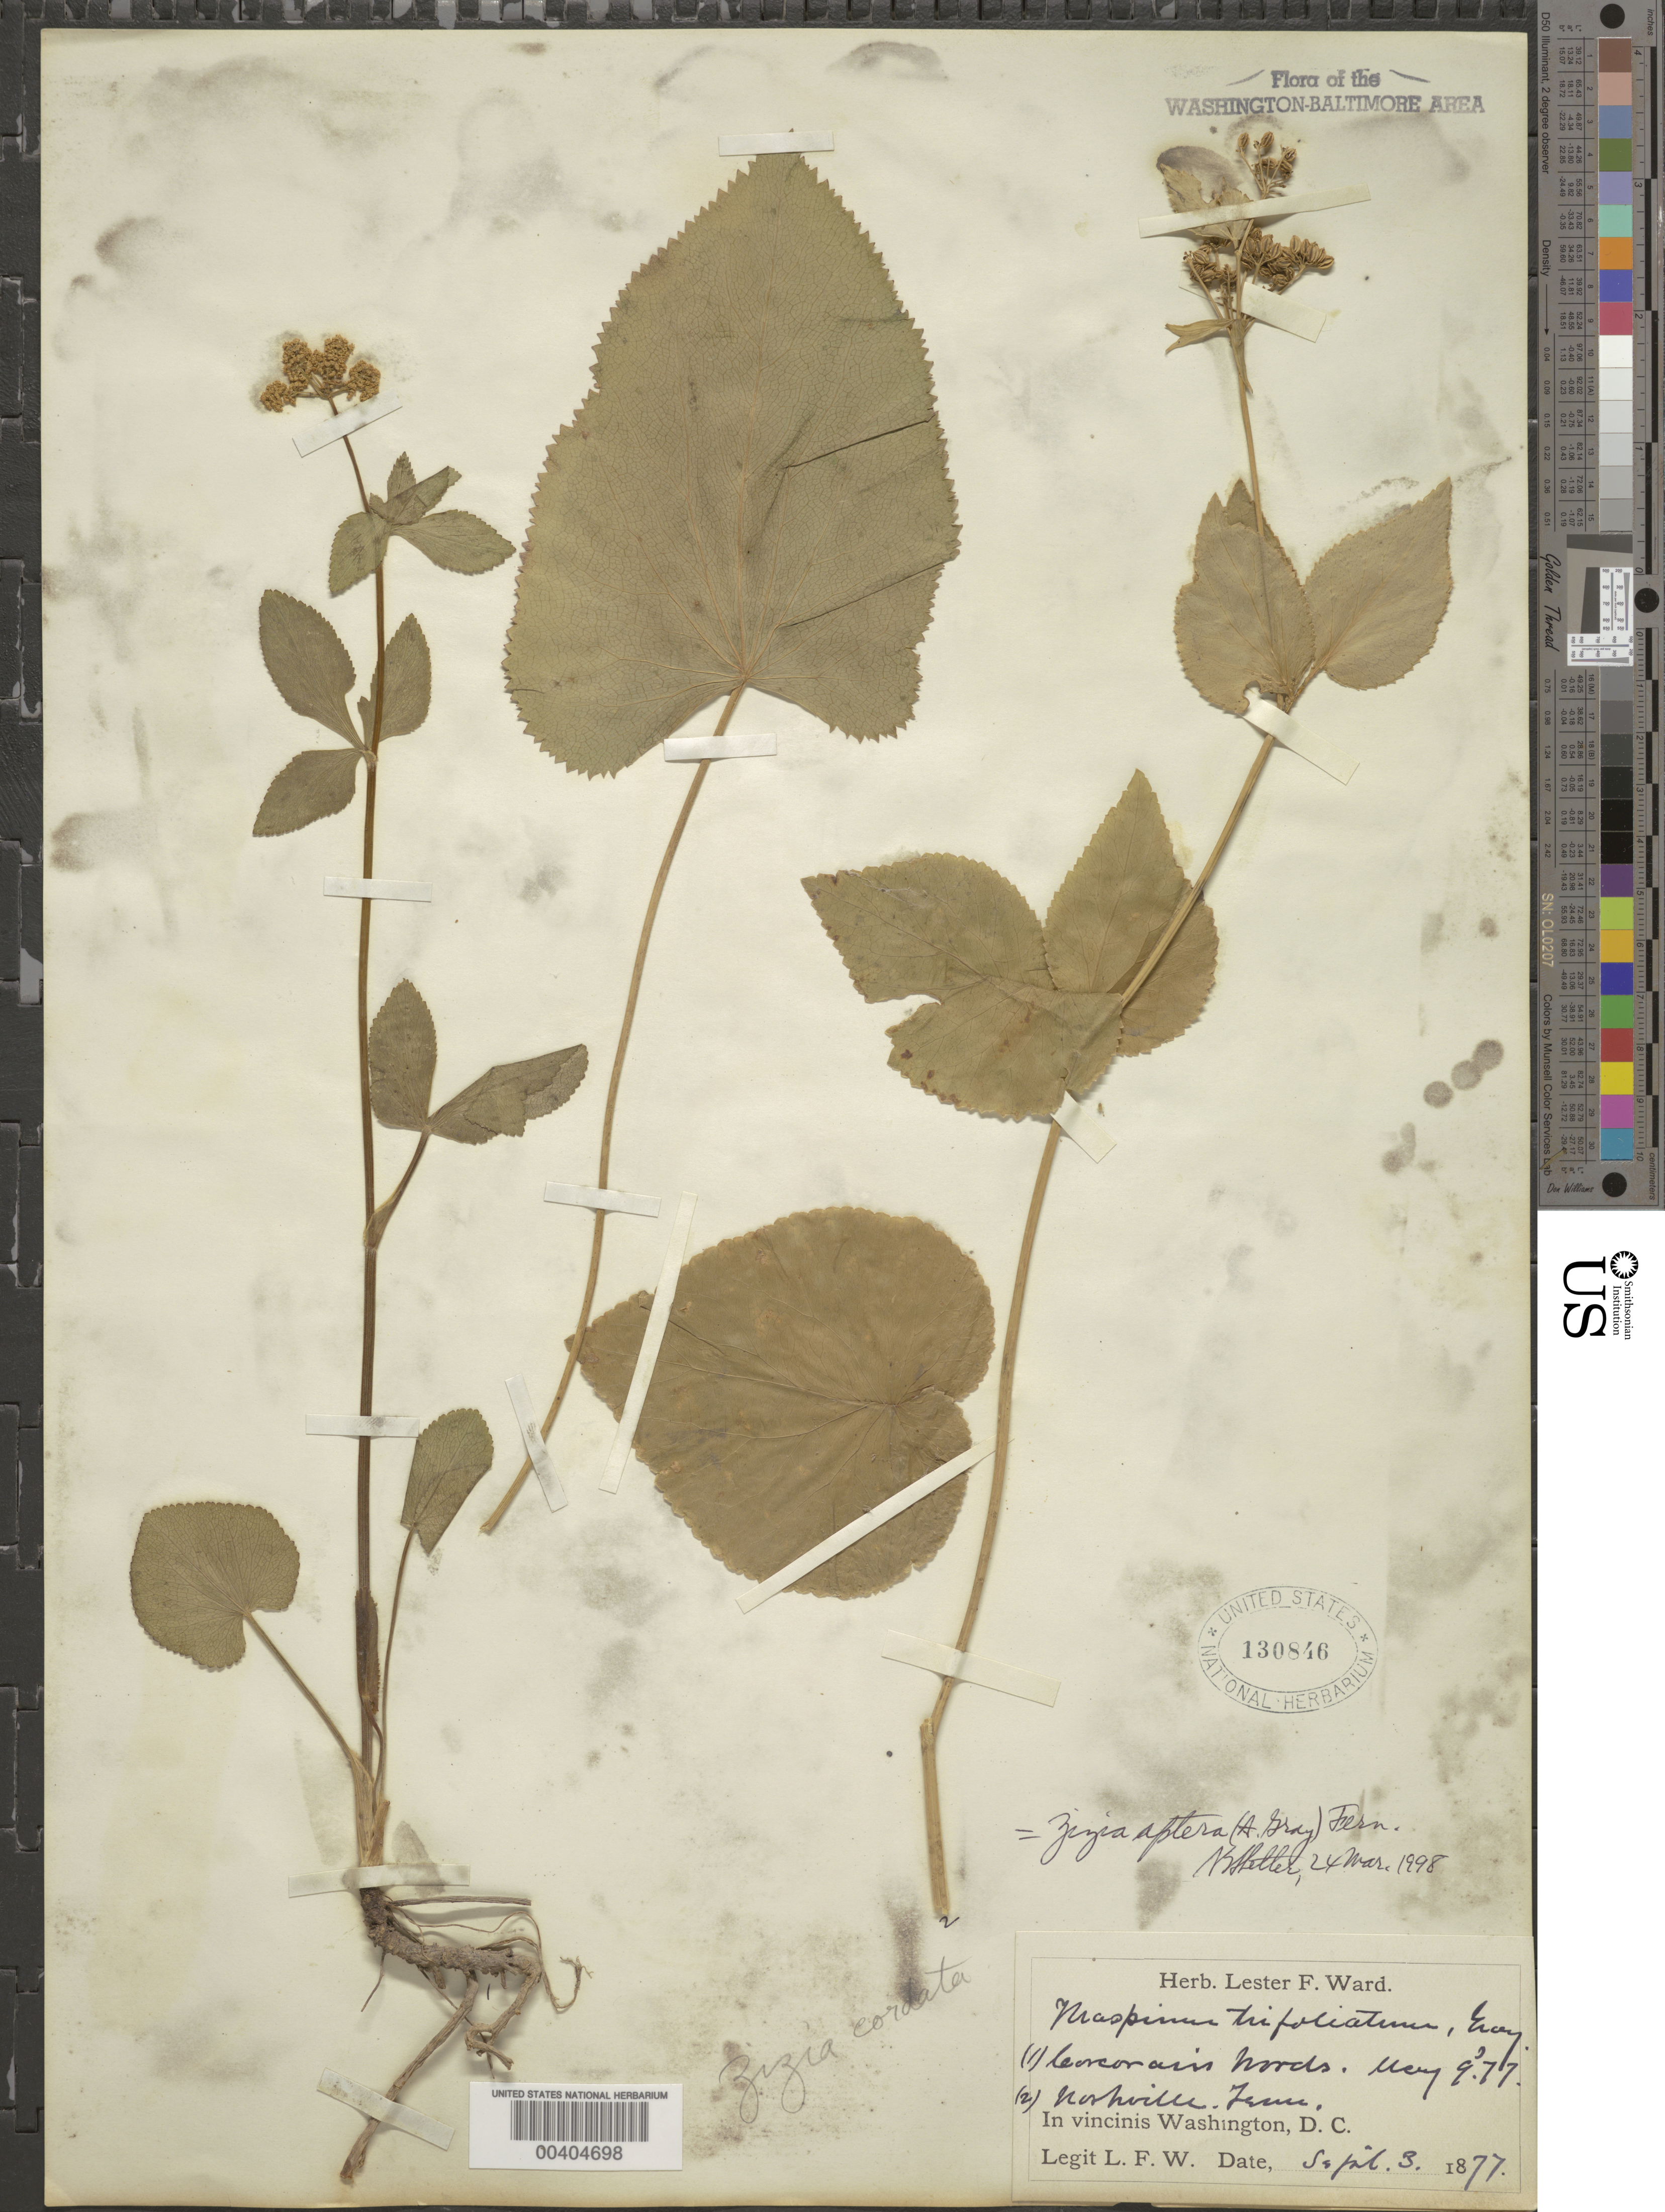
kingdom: Plantae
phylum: Tracheophyta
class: Magnoliopsida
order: Apiales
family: Apiaceae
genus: Zizia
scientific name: Zizia aptera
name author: (A. Gray) Fernald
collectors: L. F. Ward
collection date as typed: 09 May 1877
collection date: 1877-05-09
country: United States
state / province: District of Columbia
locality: Corcorans Woods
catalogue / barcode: US 130846